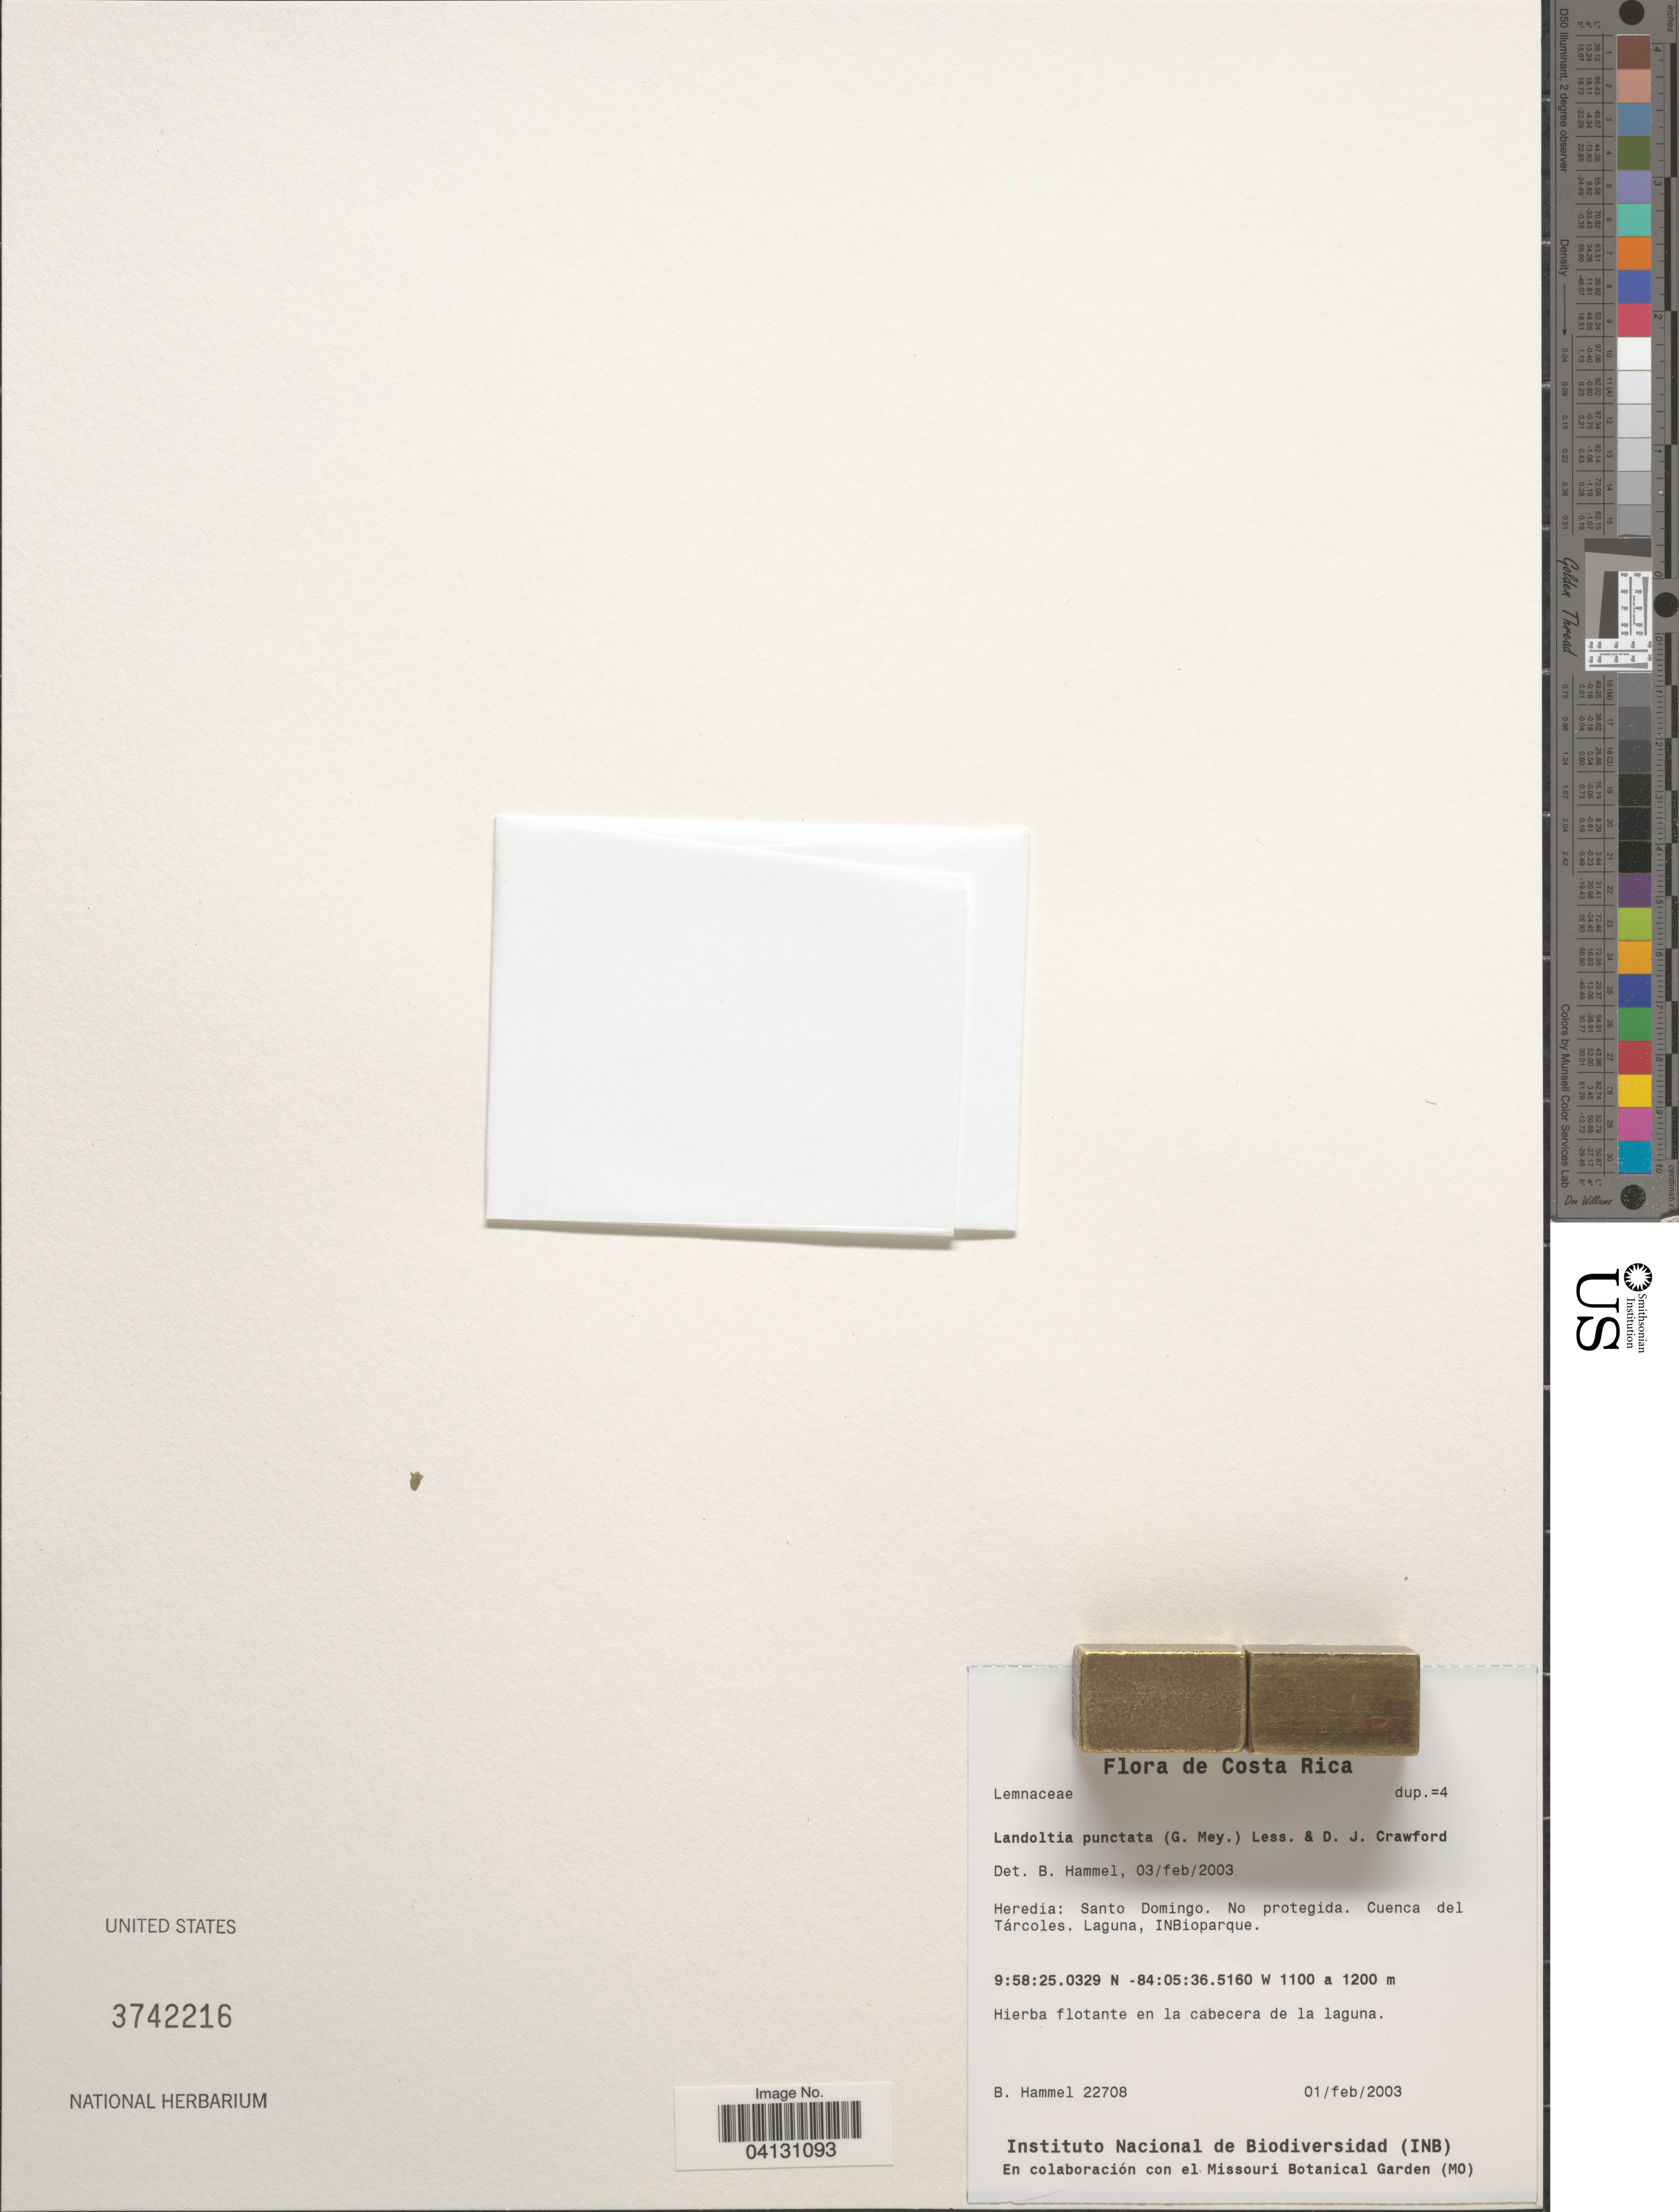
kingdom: Plantae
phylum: Tracheophyta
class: Liliopsida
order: Alismatales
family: Araceae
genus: Landoltia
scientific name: Landoltia punctata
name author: (G. Mey.) Les & D. J. Crawford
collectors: B. Hammel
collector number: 22708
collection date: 2003-02-01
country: Costa Rica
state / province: Heredia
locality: Santo Domingo. No protegida. Cuenca del Tárcoles. Laguna, INBioparque.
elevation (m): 1100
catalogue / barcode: US 3742216